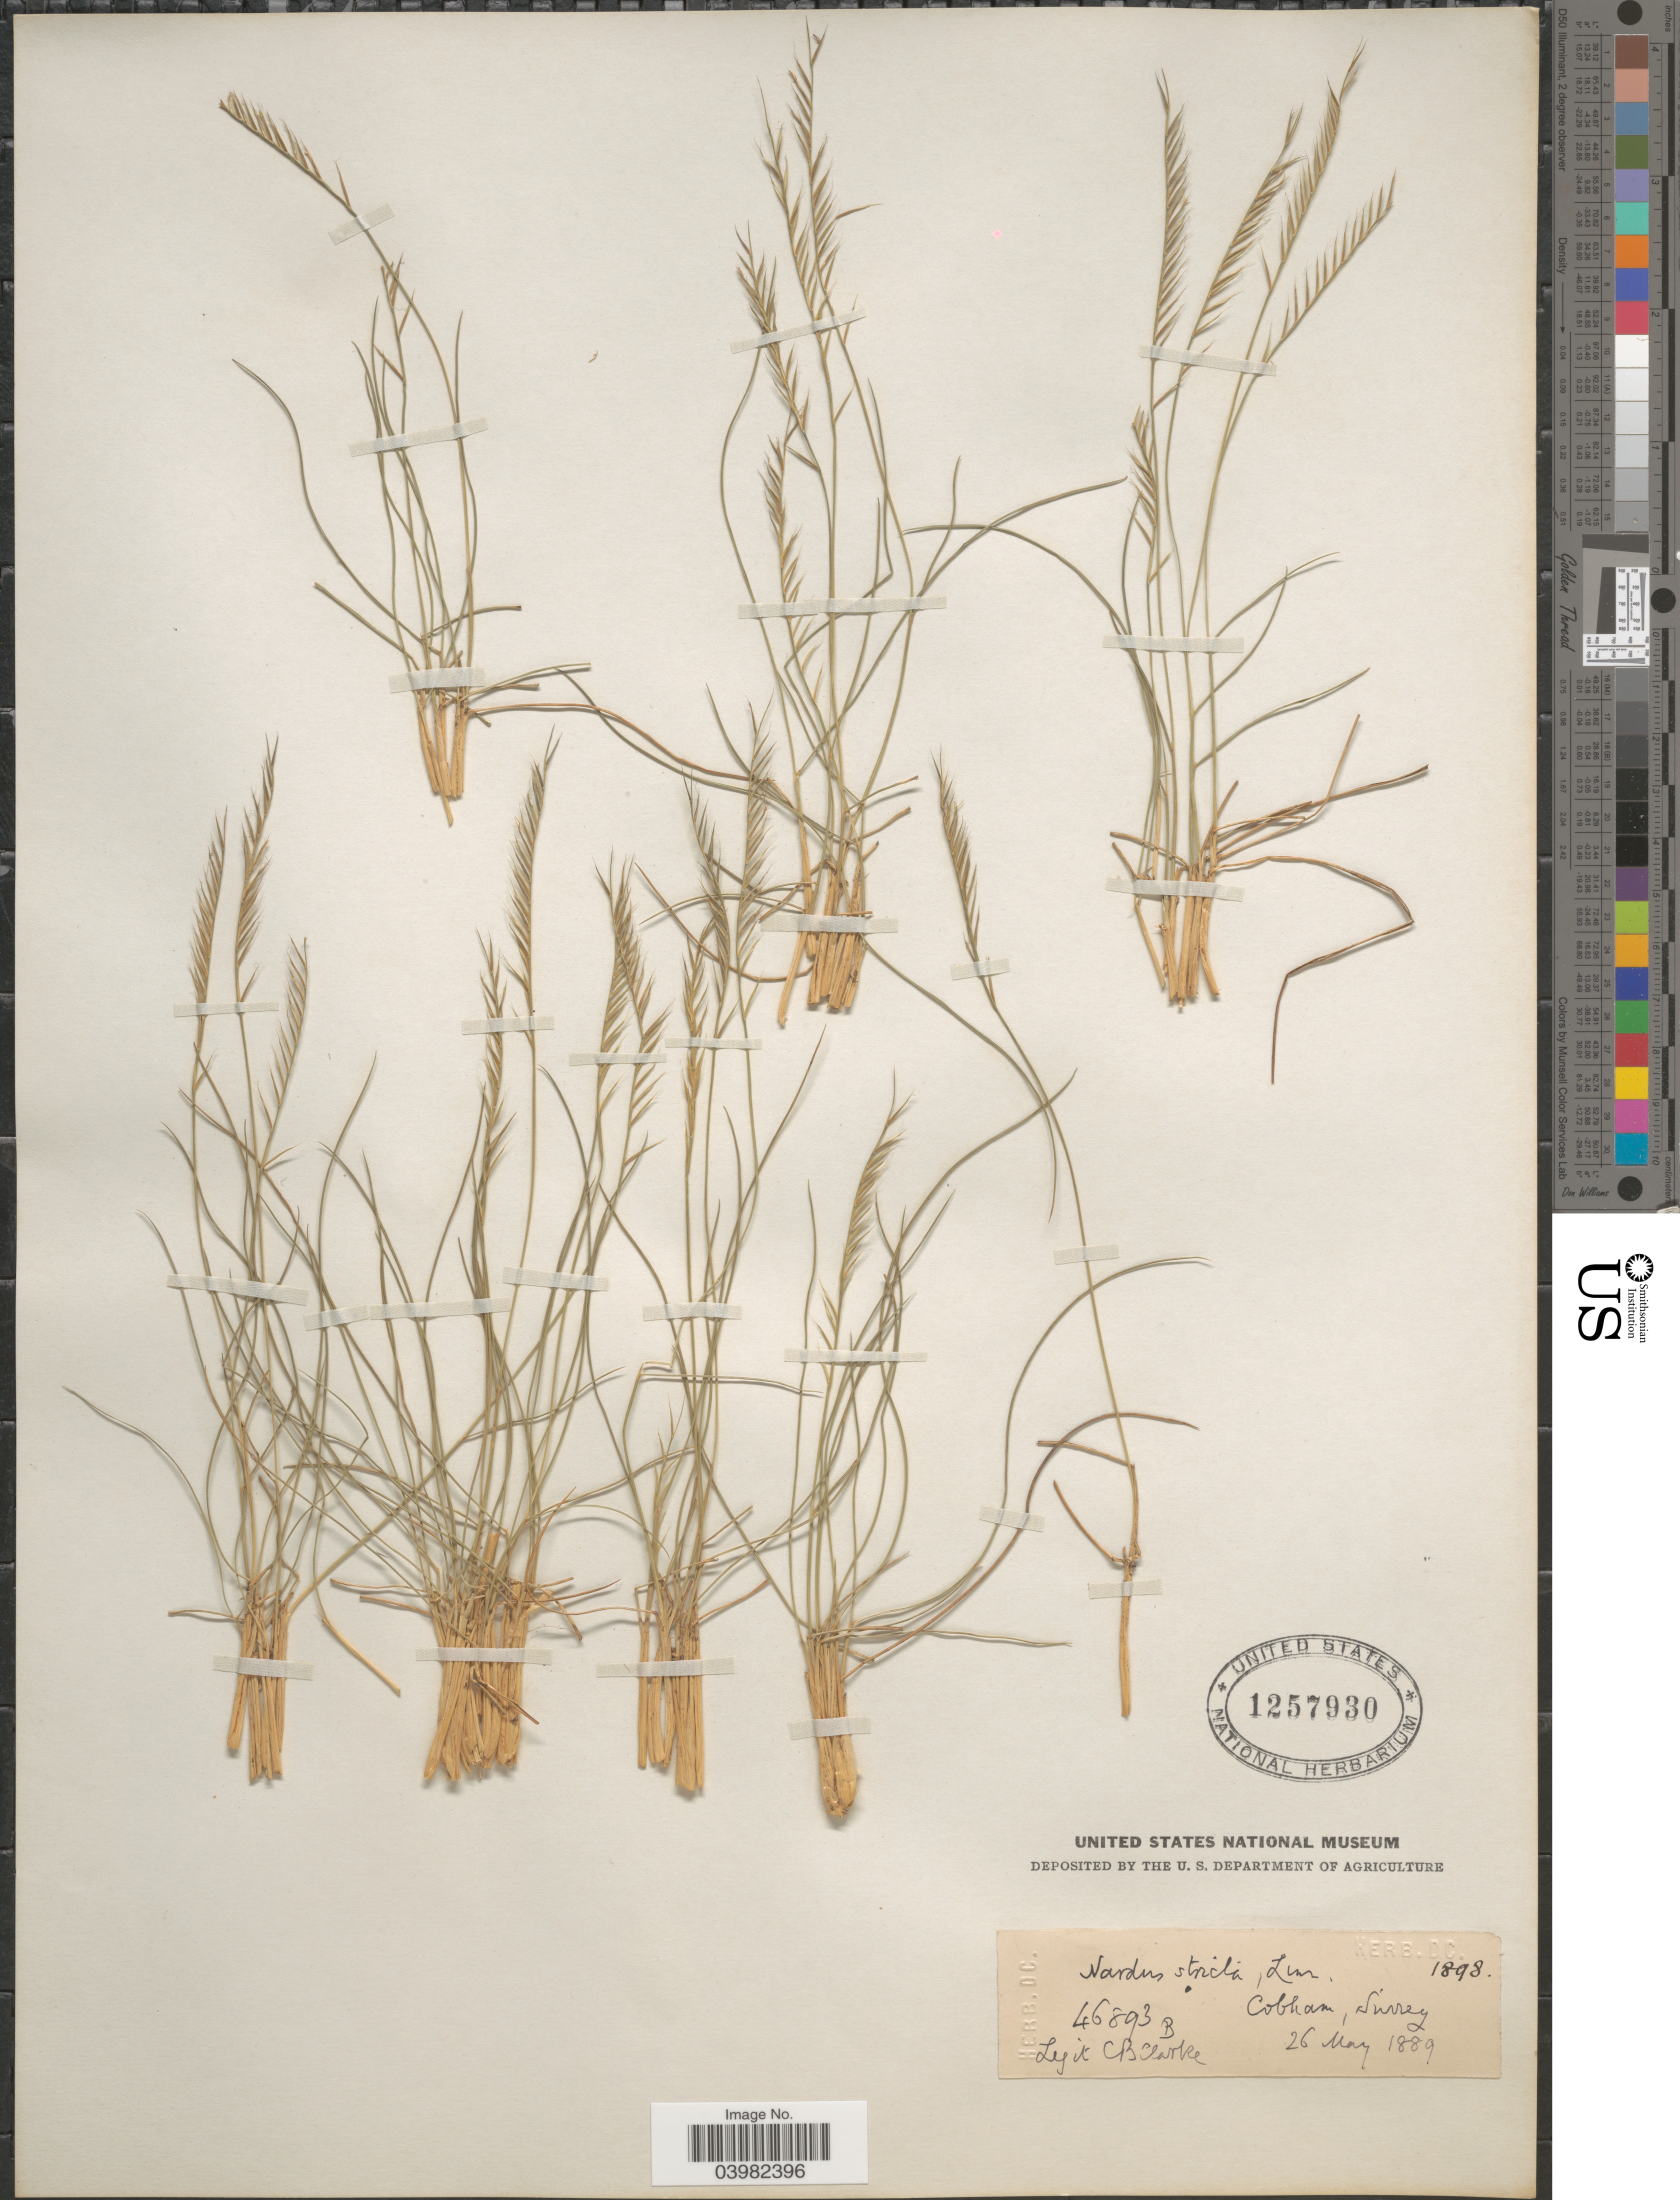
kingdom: Plantae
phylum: Tracheophyta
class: Liliopsida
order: Poales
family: Poaceae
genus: Nardus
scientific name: Nardus stricta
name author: L.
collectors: C. B. Clarke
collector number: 46893B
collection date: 1889-05-26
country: United Kingdom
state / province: England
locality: Cobham, Surrey.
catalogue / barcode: US 1257930